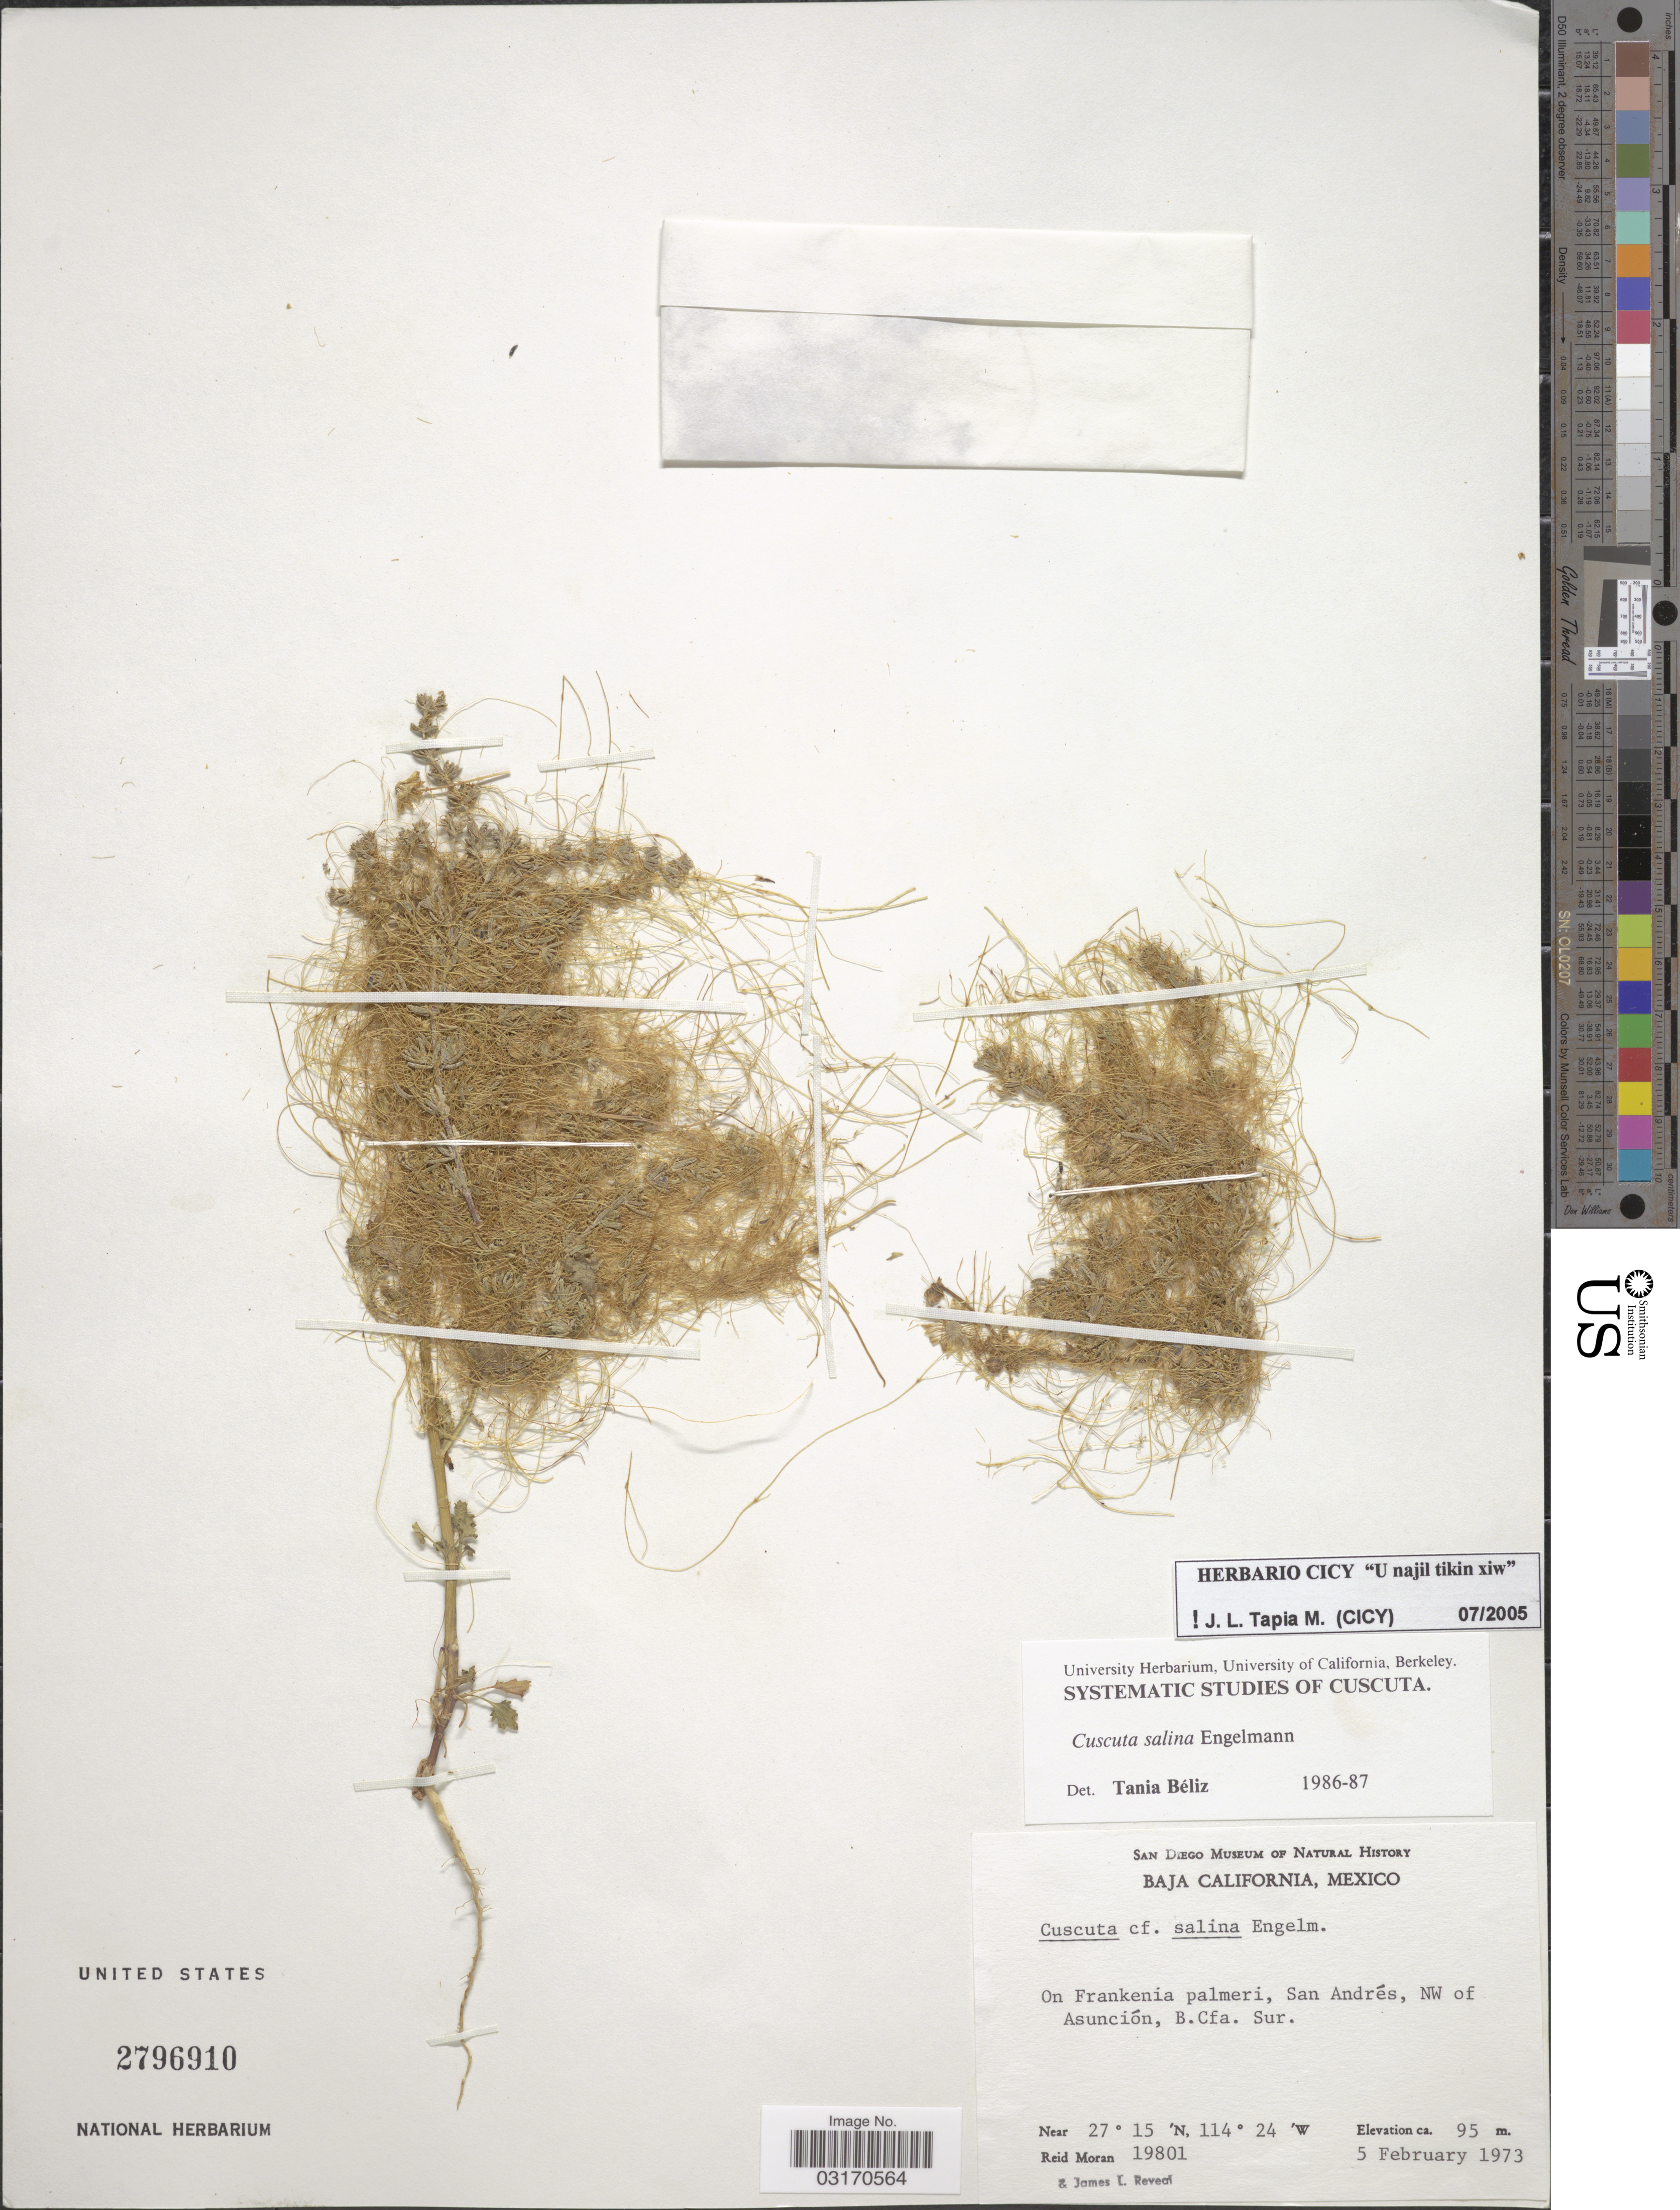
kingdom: Plantae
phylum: Tracheophyta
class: Magnoliopsida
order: Solanales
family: Convolvulaceae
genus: Cuscuta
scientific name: Cuscuta salina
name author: Engelm.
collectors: R. Moran & J. L. Reveal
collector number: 19801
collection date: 1973-02-05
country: Mexico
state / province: Baja California Sur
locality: On Frankenia palmeri, San Andrés, NW of Asunción.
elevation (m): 95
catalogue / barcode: US 2796910